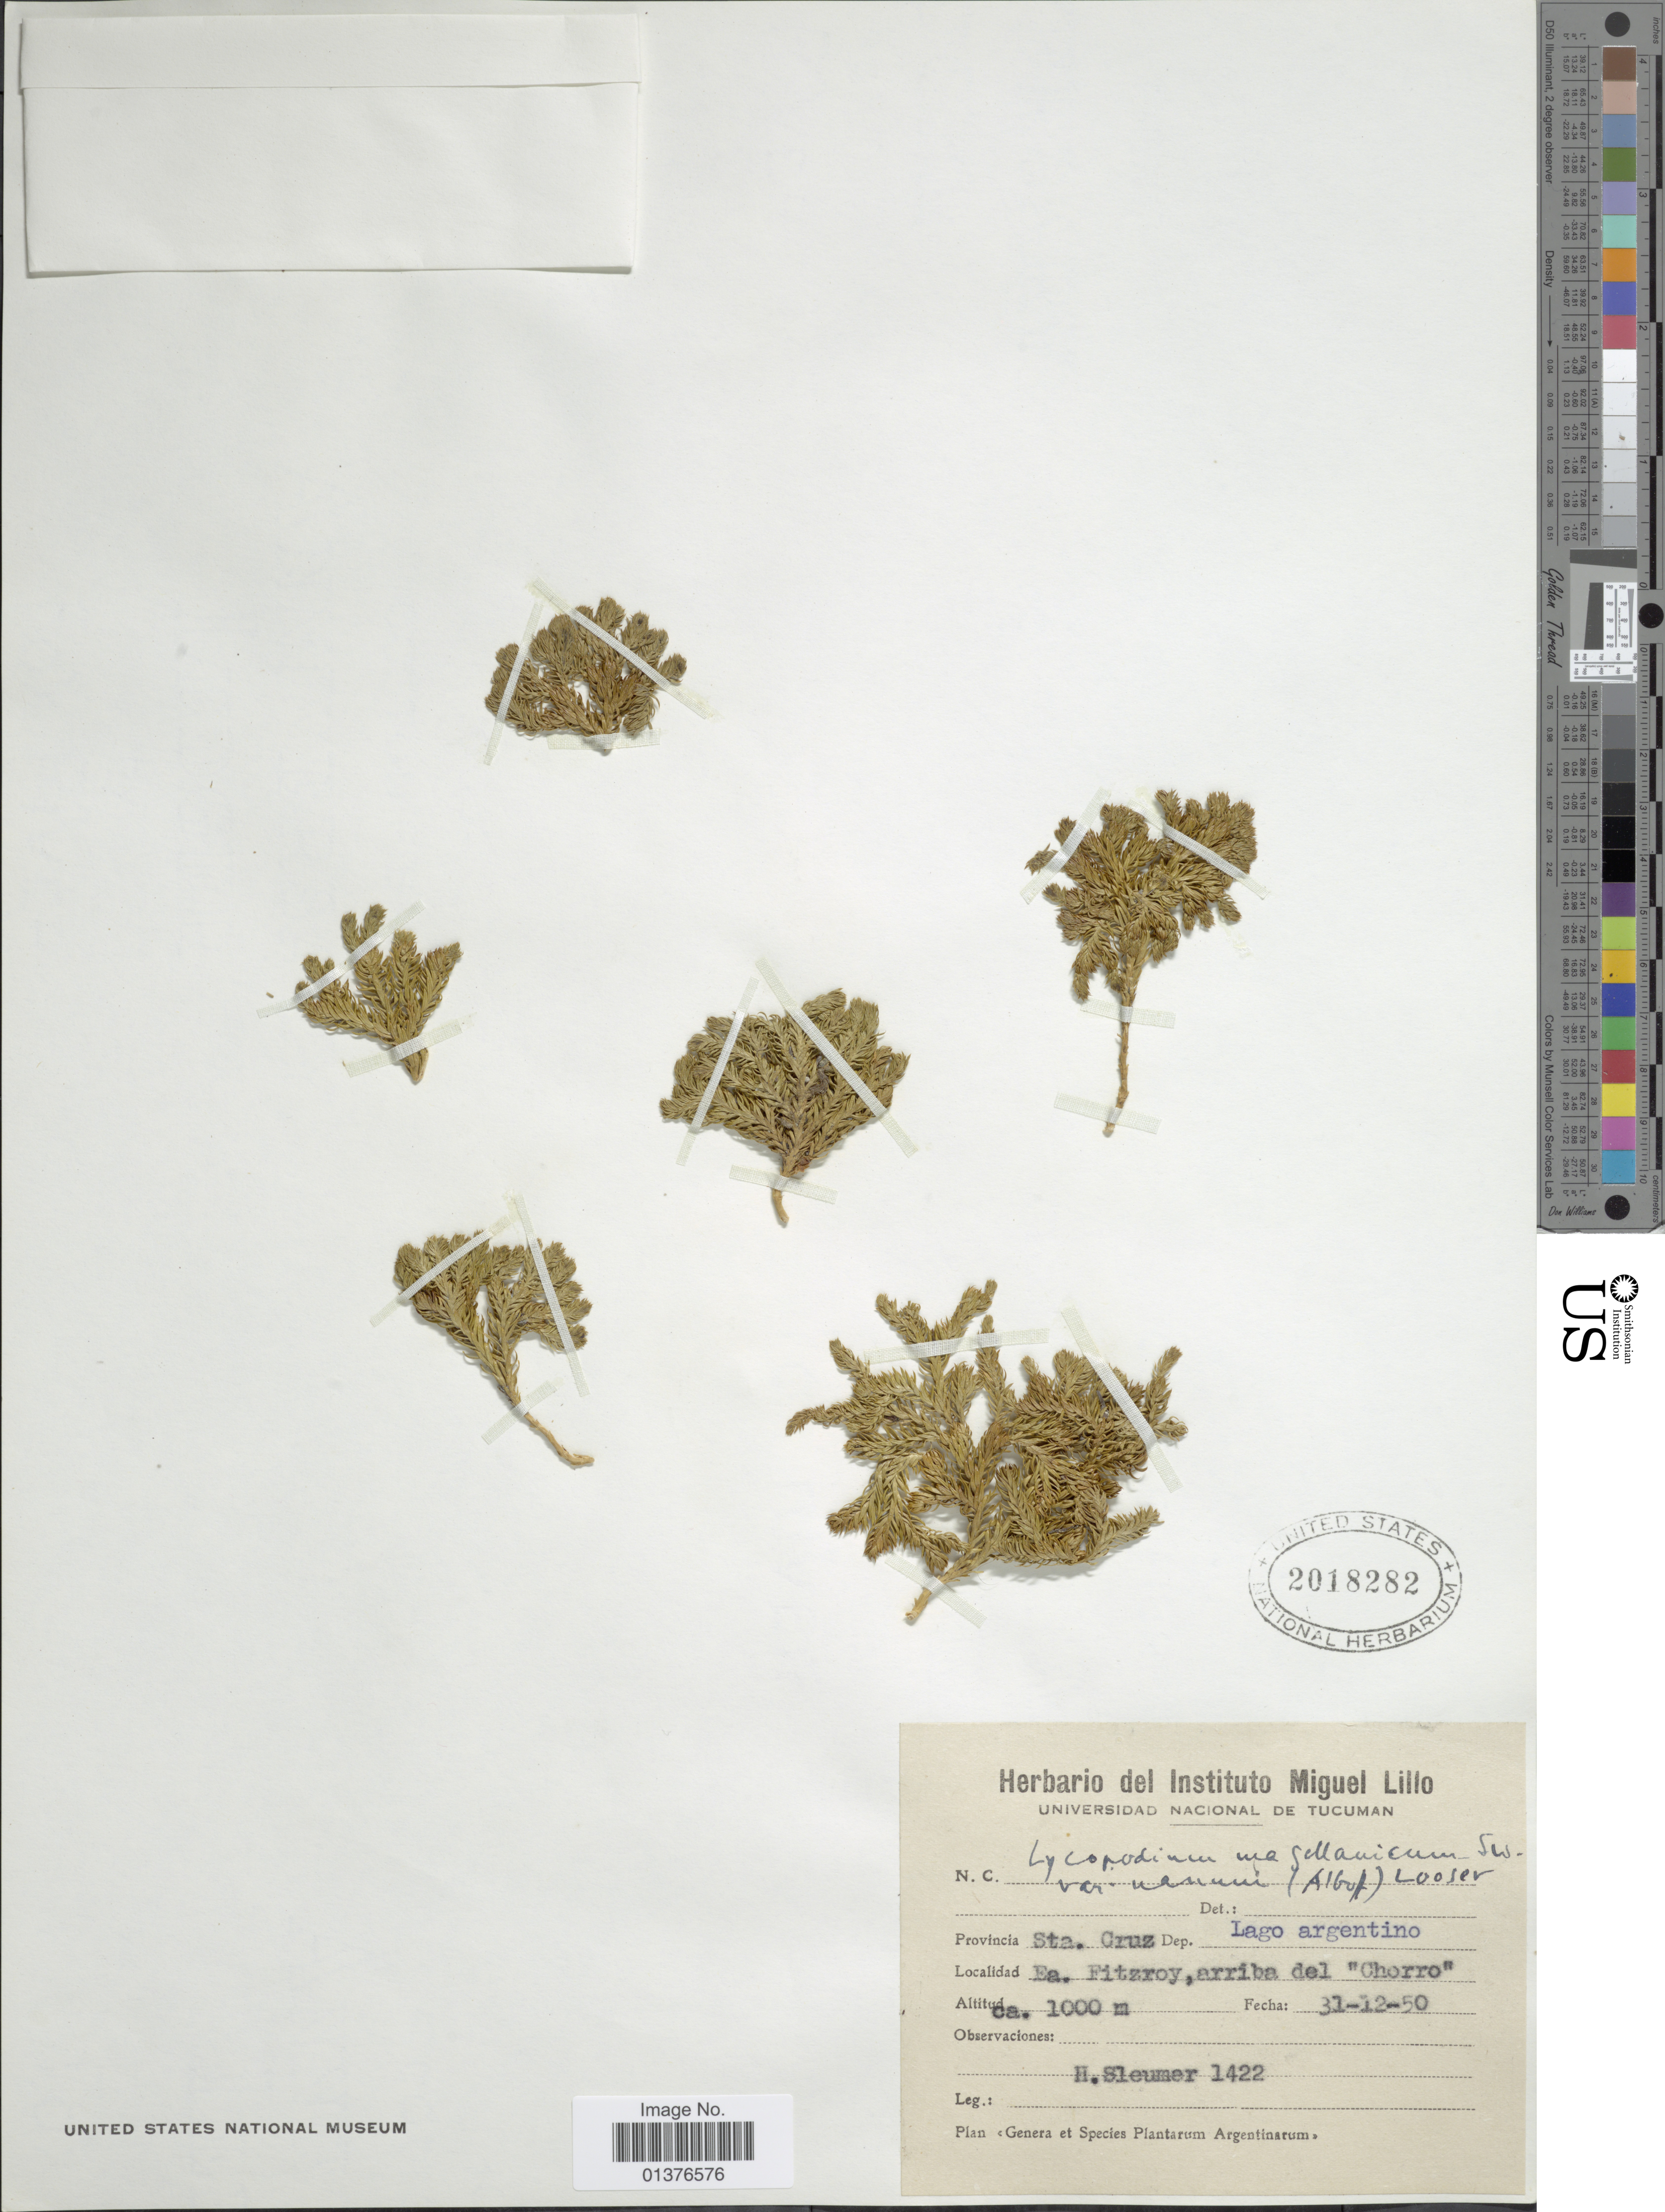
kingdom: Plantae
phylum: Tracheophyta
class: Lycopodiopsida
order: Lycopodiales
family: Lycopodiaceae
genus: Austrolycopodium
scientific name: Austrolycopodium magellanicum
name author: (P. Beauv.) Holub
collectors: H. O. Sleumer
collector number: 1422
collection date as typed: Transcribed d/m/y: 31/12/50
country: Argentina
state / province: Santa Cruz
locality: Lago argentino, Ea. Fitzroy, arriba del "Chorro"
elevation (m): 1000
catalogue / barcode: US 2018282